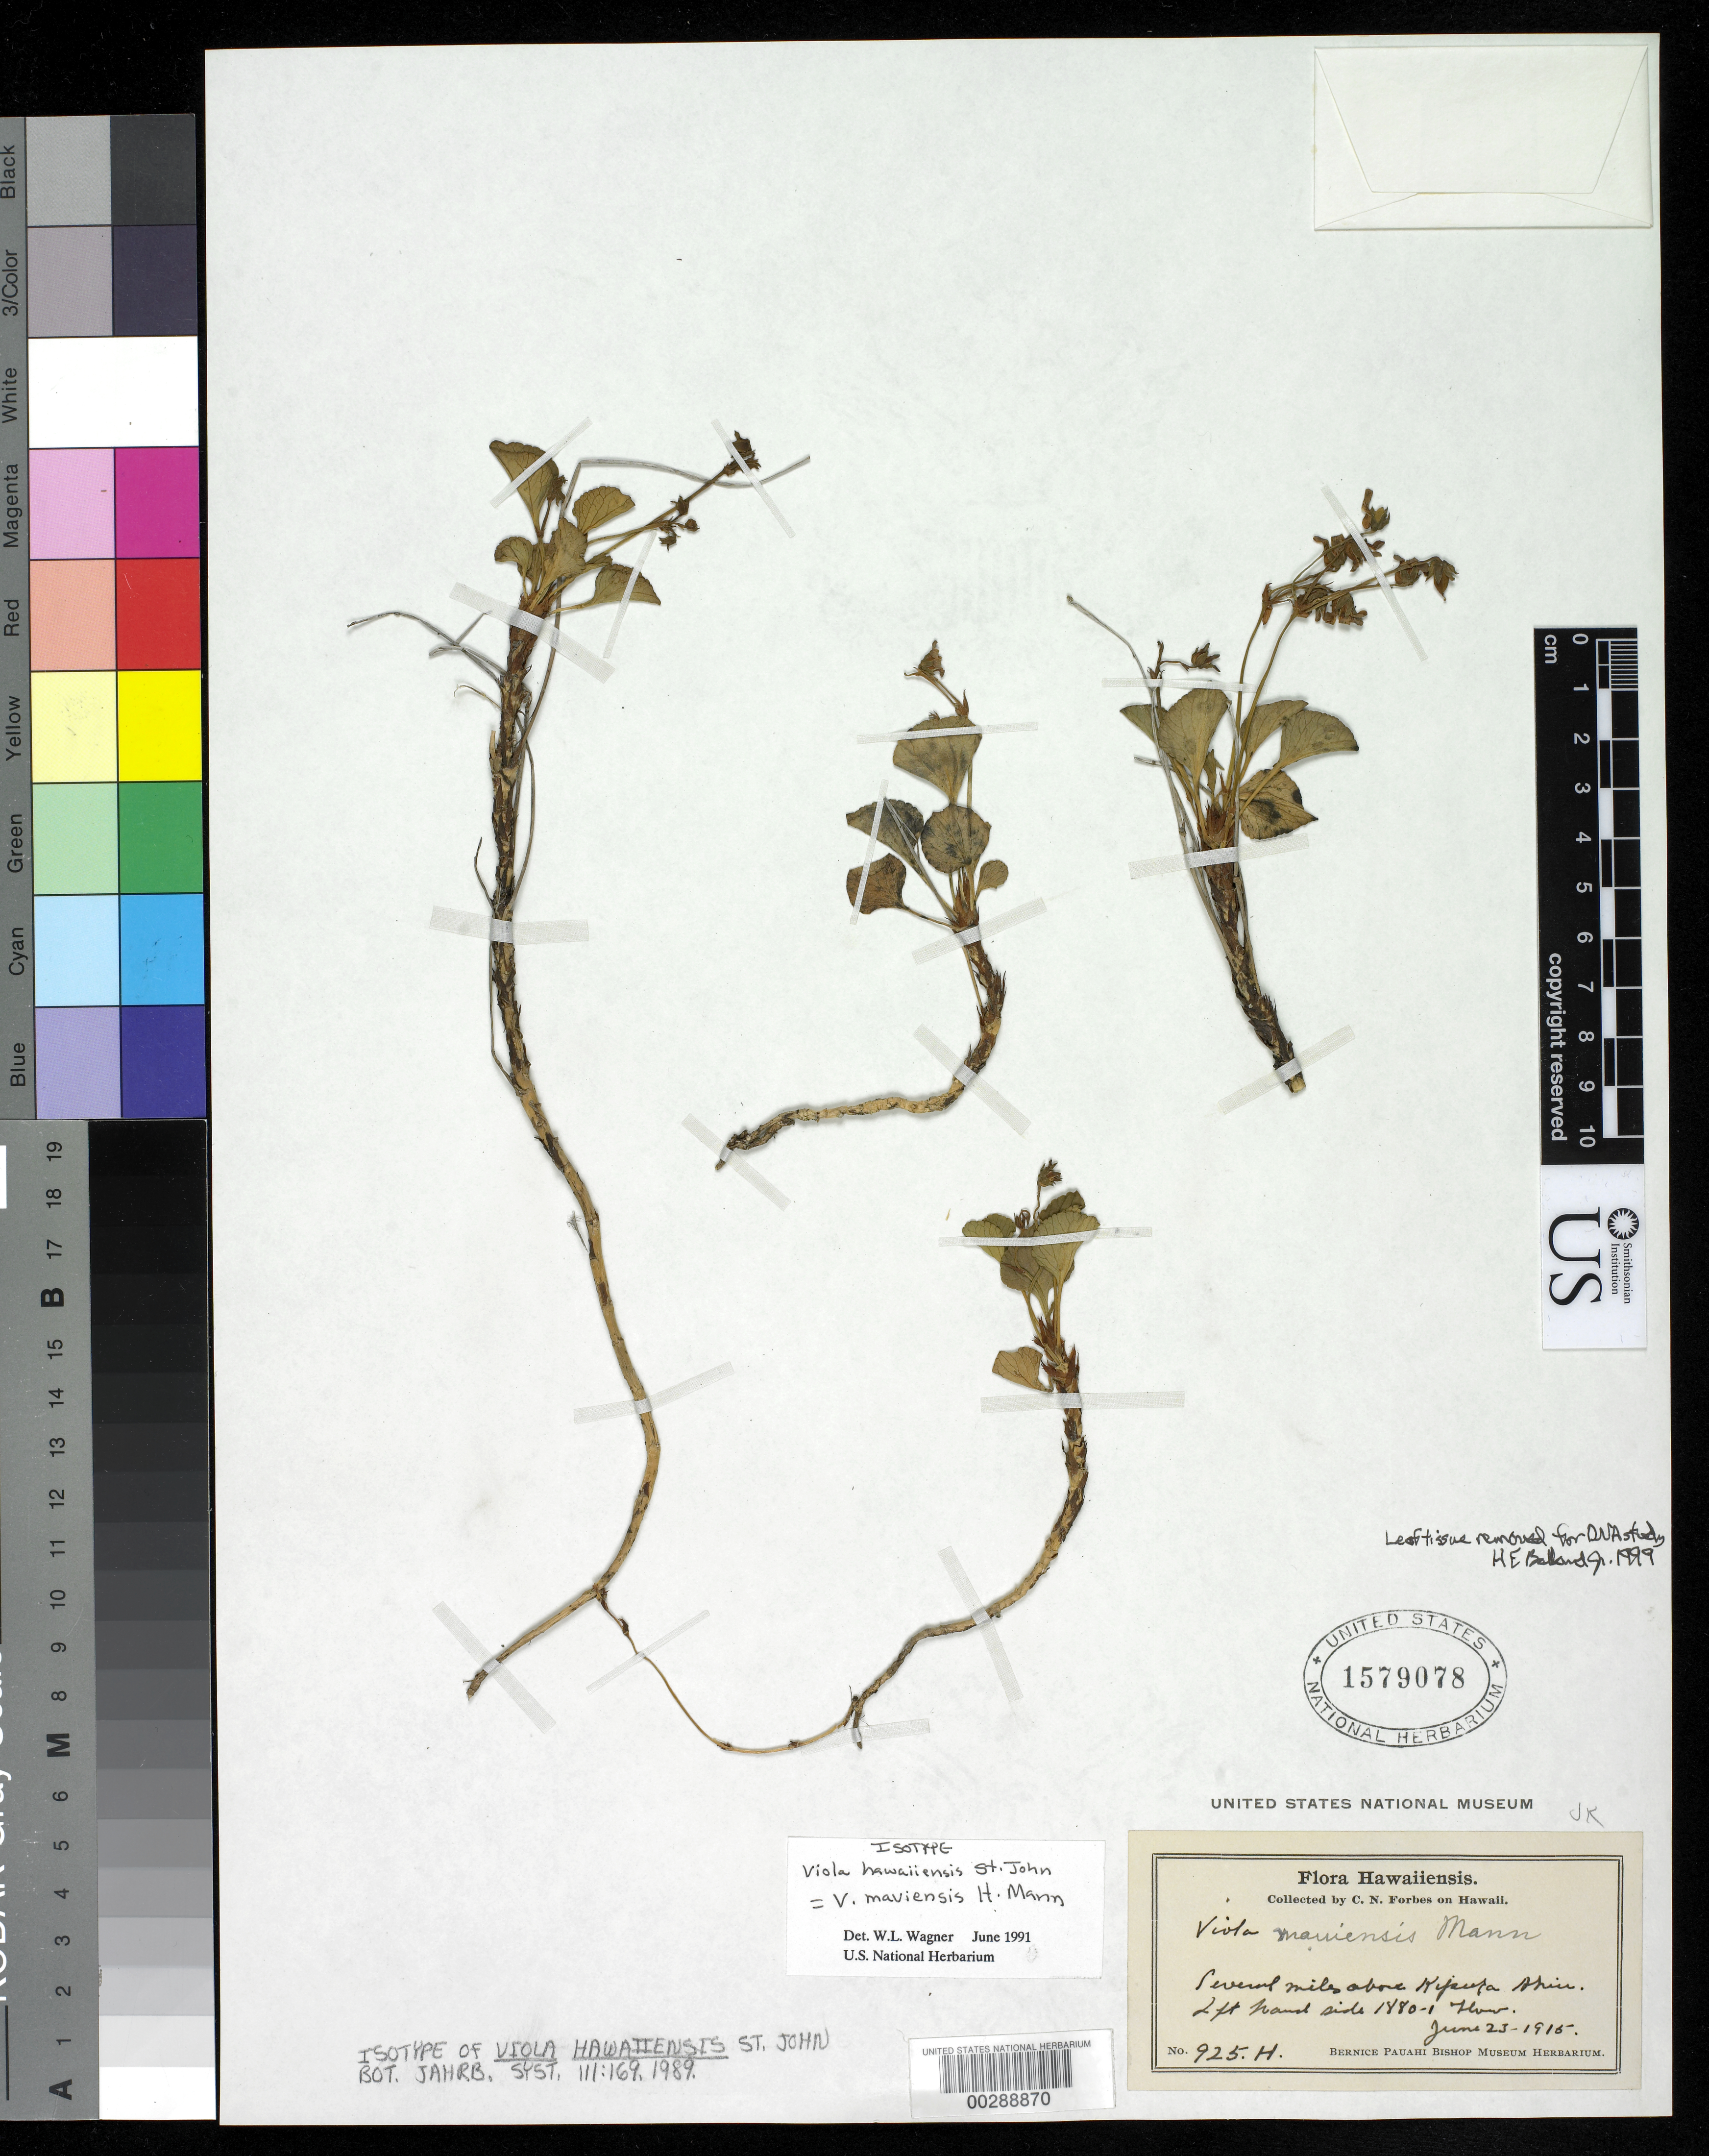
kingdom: Plantae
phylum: Tracheophyta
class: Magnoliopsida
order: Malpighiales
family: Violaceae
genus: Viola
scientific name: Viola hawaiiensis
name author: H. St. John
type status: Isotype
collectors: C. N. Forbes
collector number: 925.H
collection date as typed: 23 Jun 1915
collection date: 1915-06-23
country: United States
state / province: Hawaii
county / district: Hawaii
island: Hawaii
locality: Several miles above Kipuka Ahiu, left hand side of 1880-81 flow.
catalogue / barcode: US 1579078